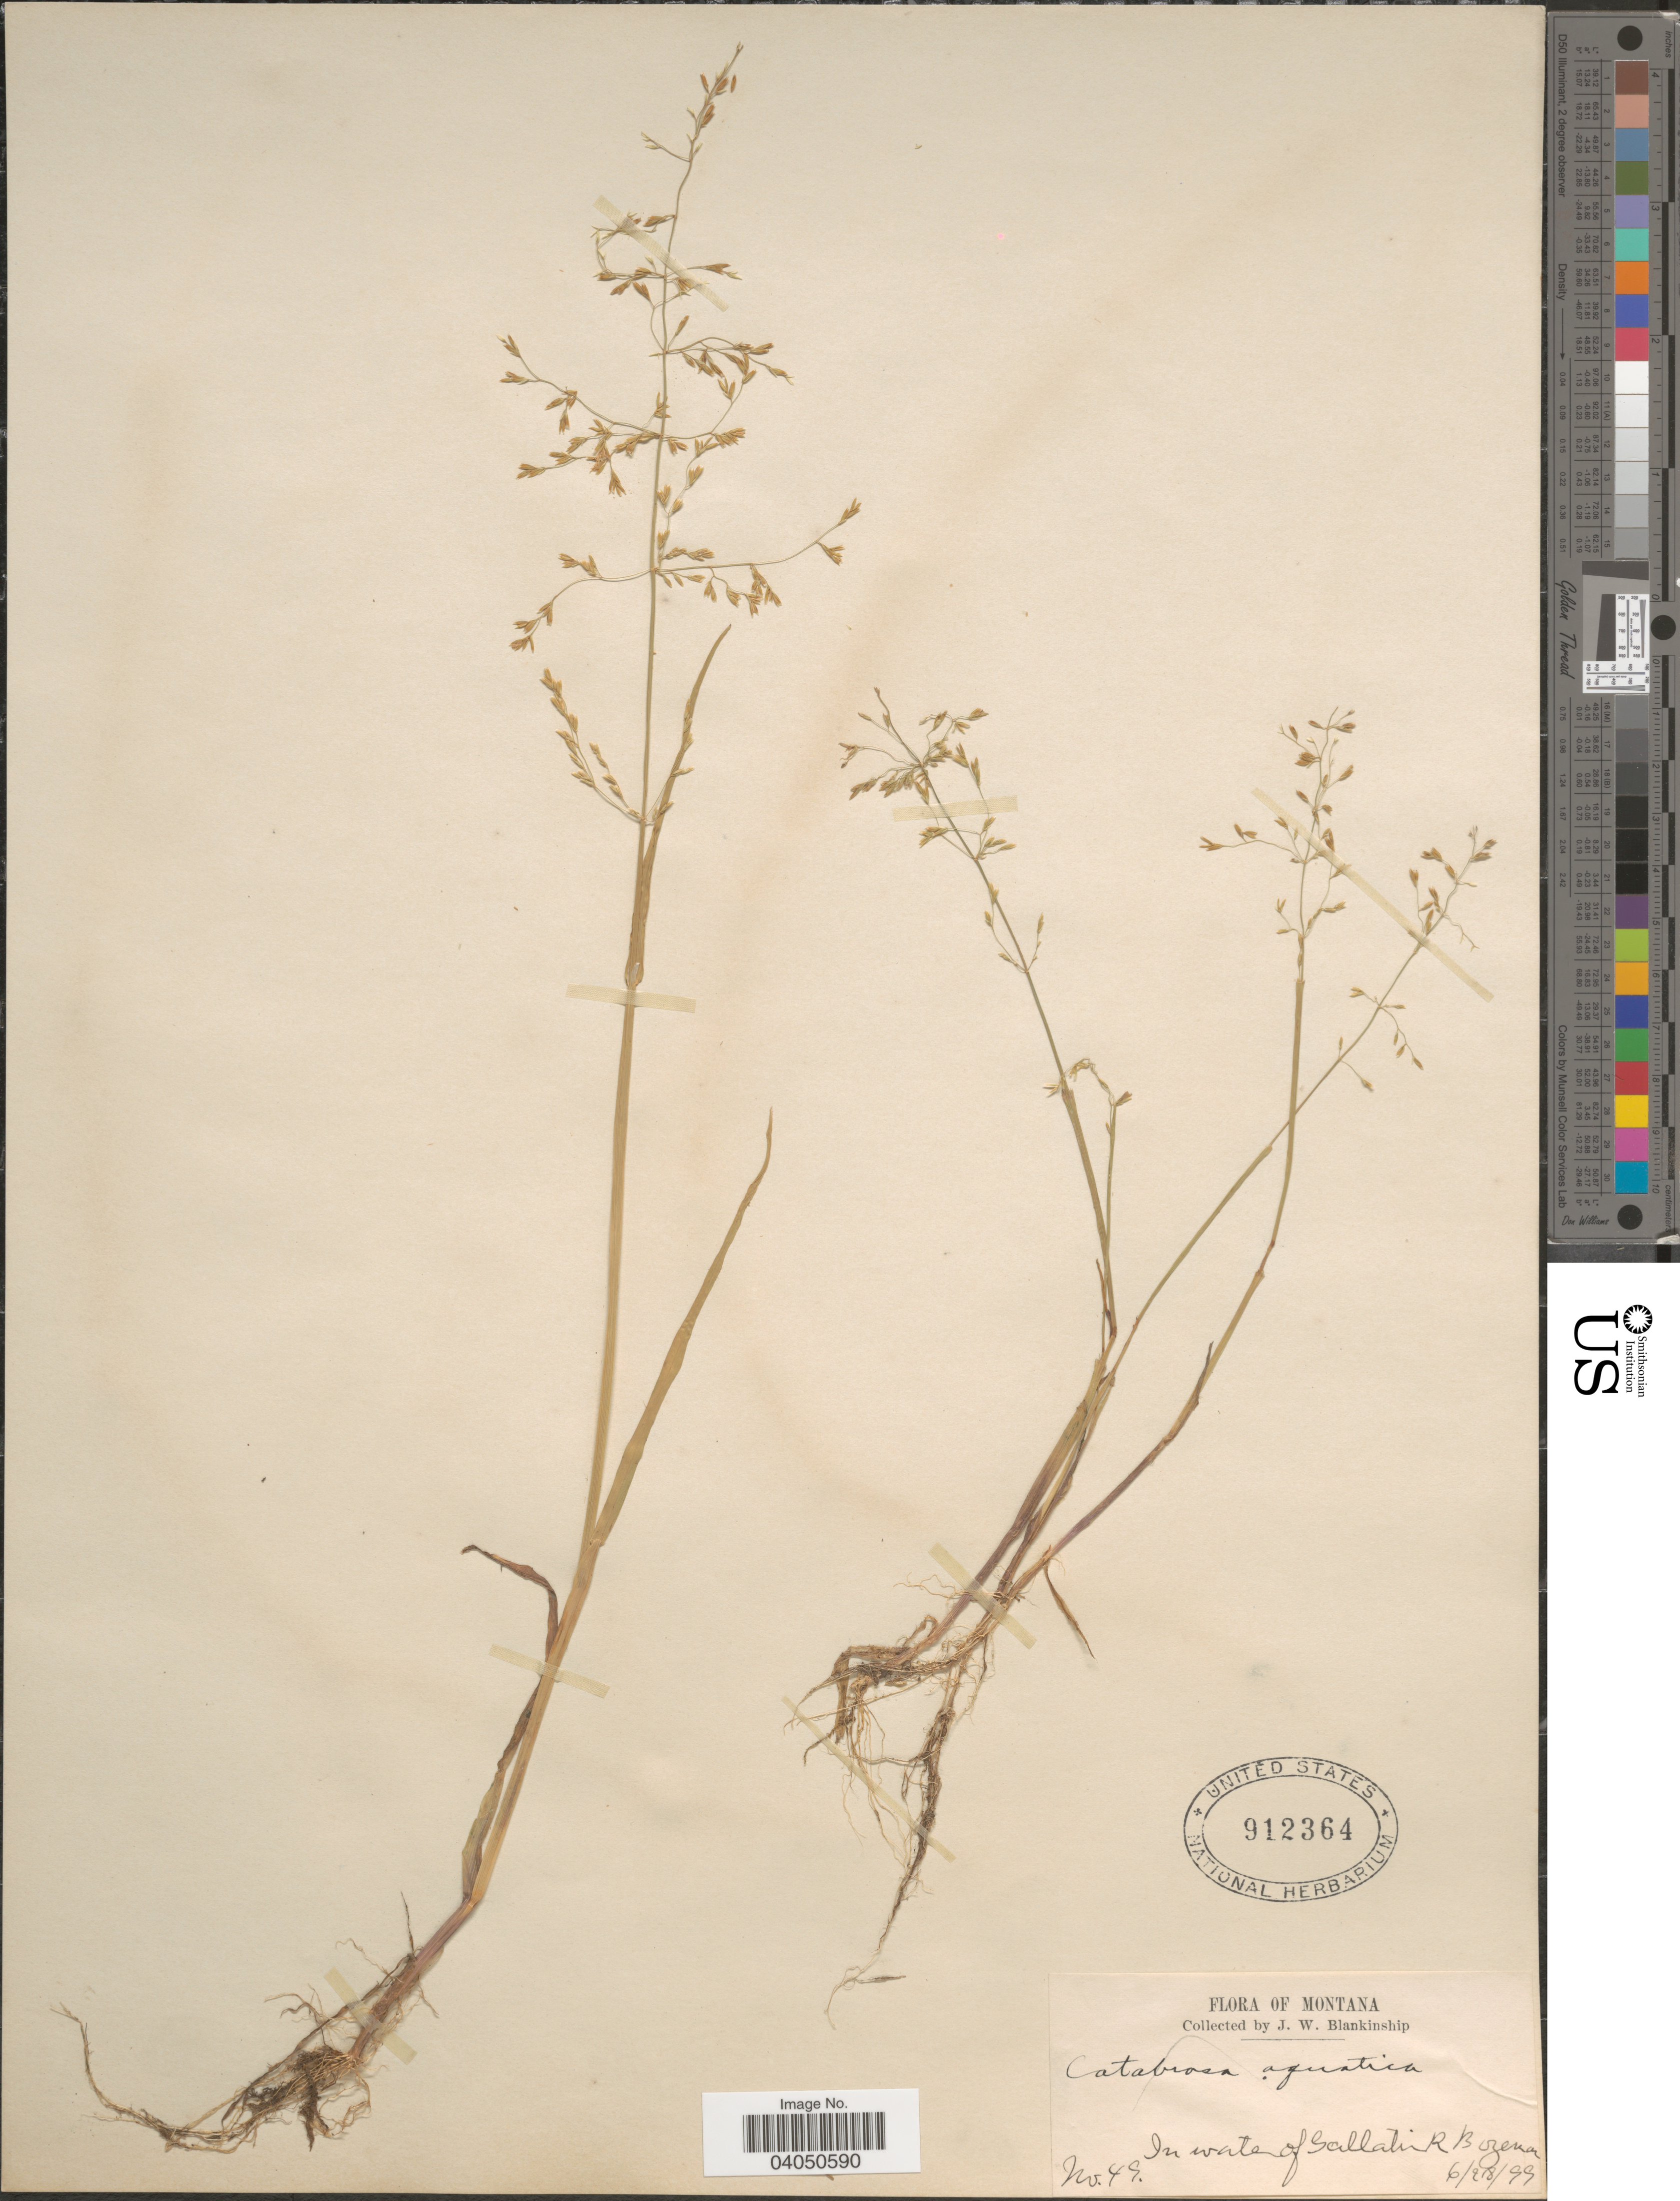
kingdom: Plantae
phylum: Tracheophyta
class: Liliopsida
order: Poales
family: Poaceae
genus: Catabrosa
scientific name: Catabrosa aquatica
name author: (L.) P. Beauv.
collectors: J. W. Blankinship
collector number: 49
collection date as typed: Transcribed d/m/y: 21/6/99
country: United States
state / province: Montana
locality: In water of Gallatin R Bozeman.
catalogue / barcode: US 912364